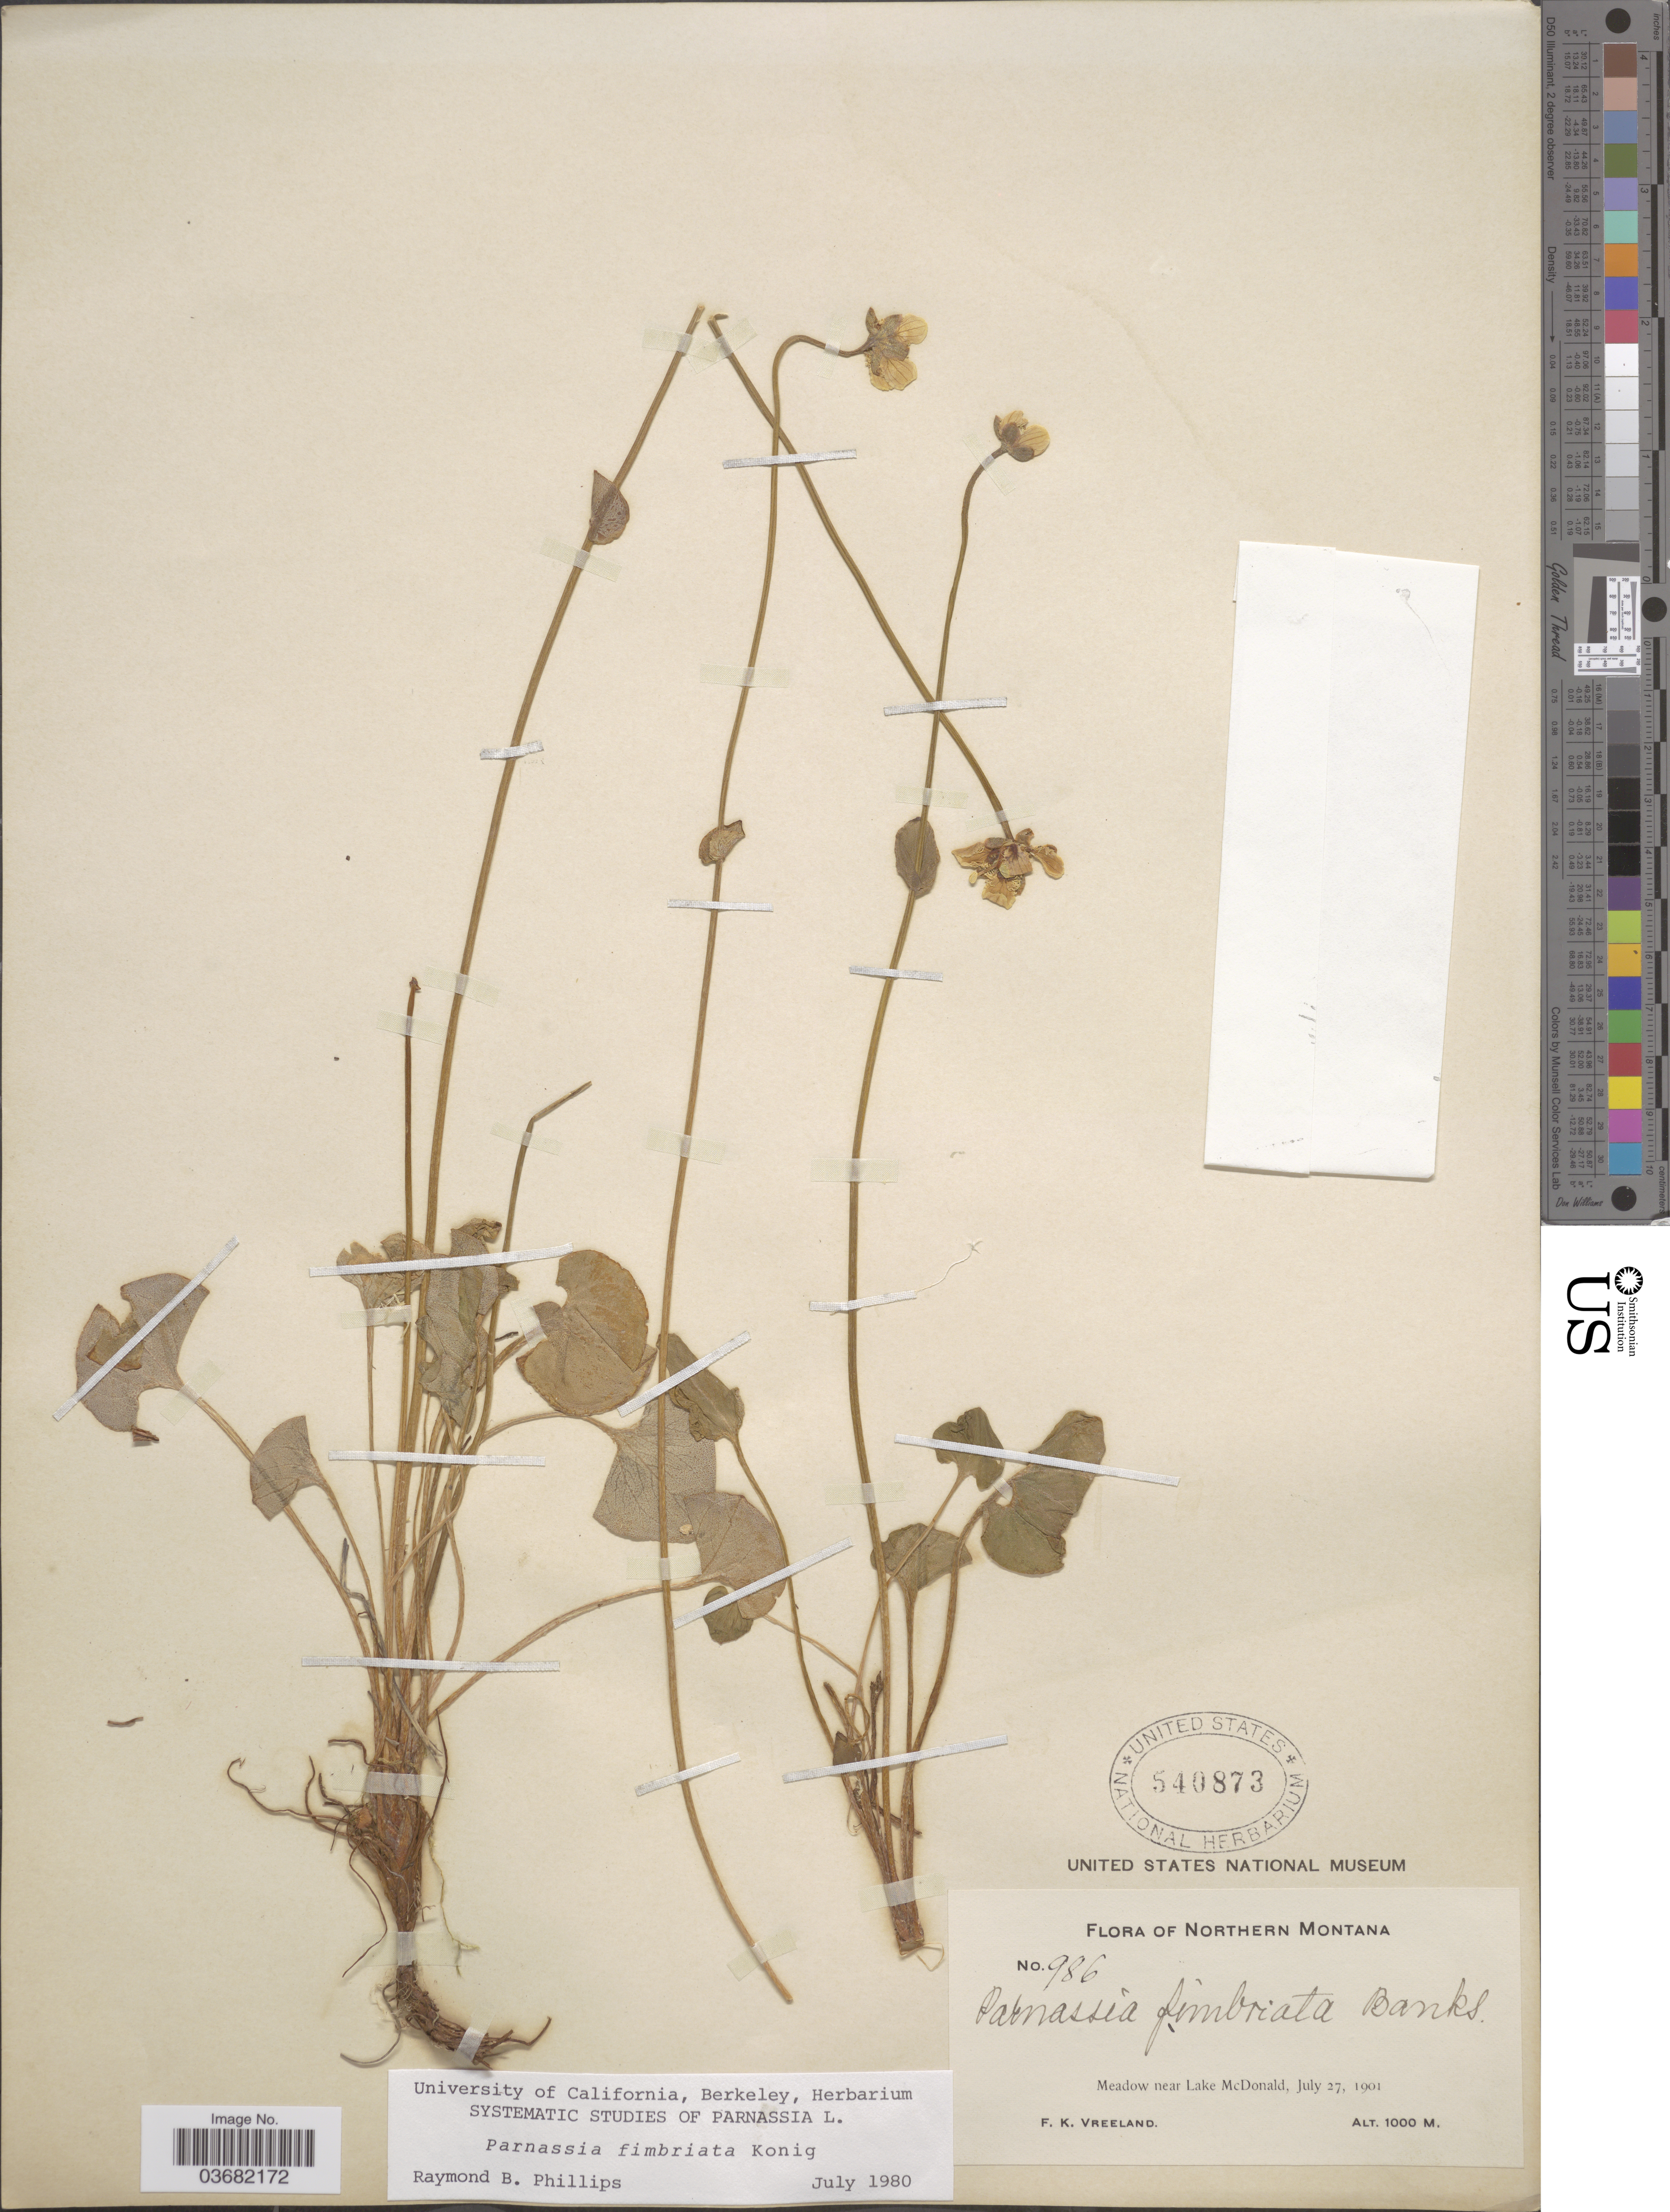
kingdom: Plantae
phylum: Tracheophyta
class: Magnoliopsida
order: Celastrales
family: Parnassiaceae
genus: Parnassia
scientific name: Parnassia fimbriata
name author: K.D. Koenig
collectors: F. Vreeland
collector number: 986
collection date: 1901-07-27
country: United States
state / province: Montana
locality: Northern Montana. Meadow near Lake McDonald.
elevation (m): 1000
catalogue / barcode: US 540873